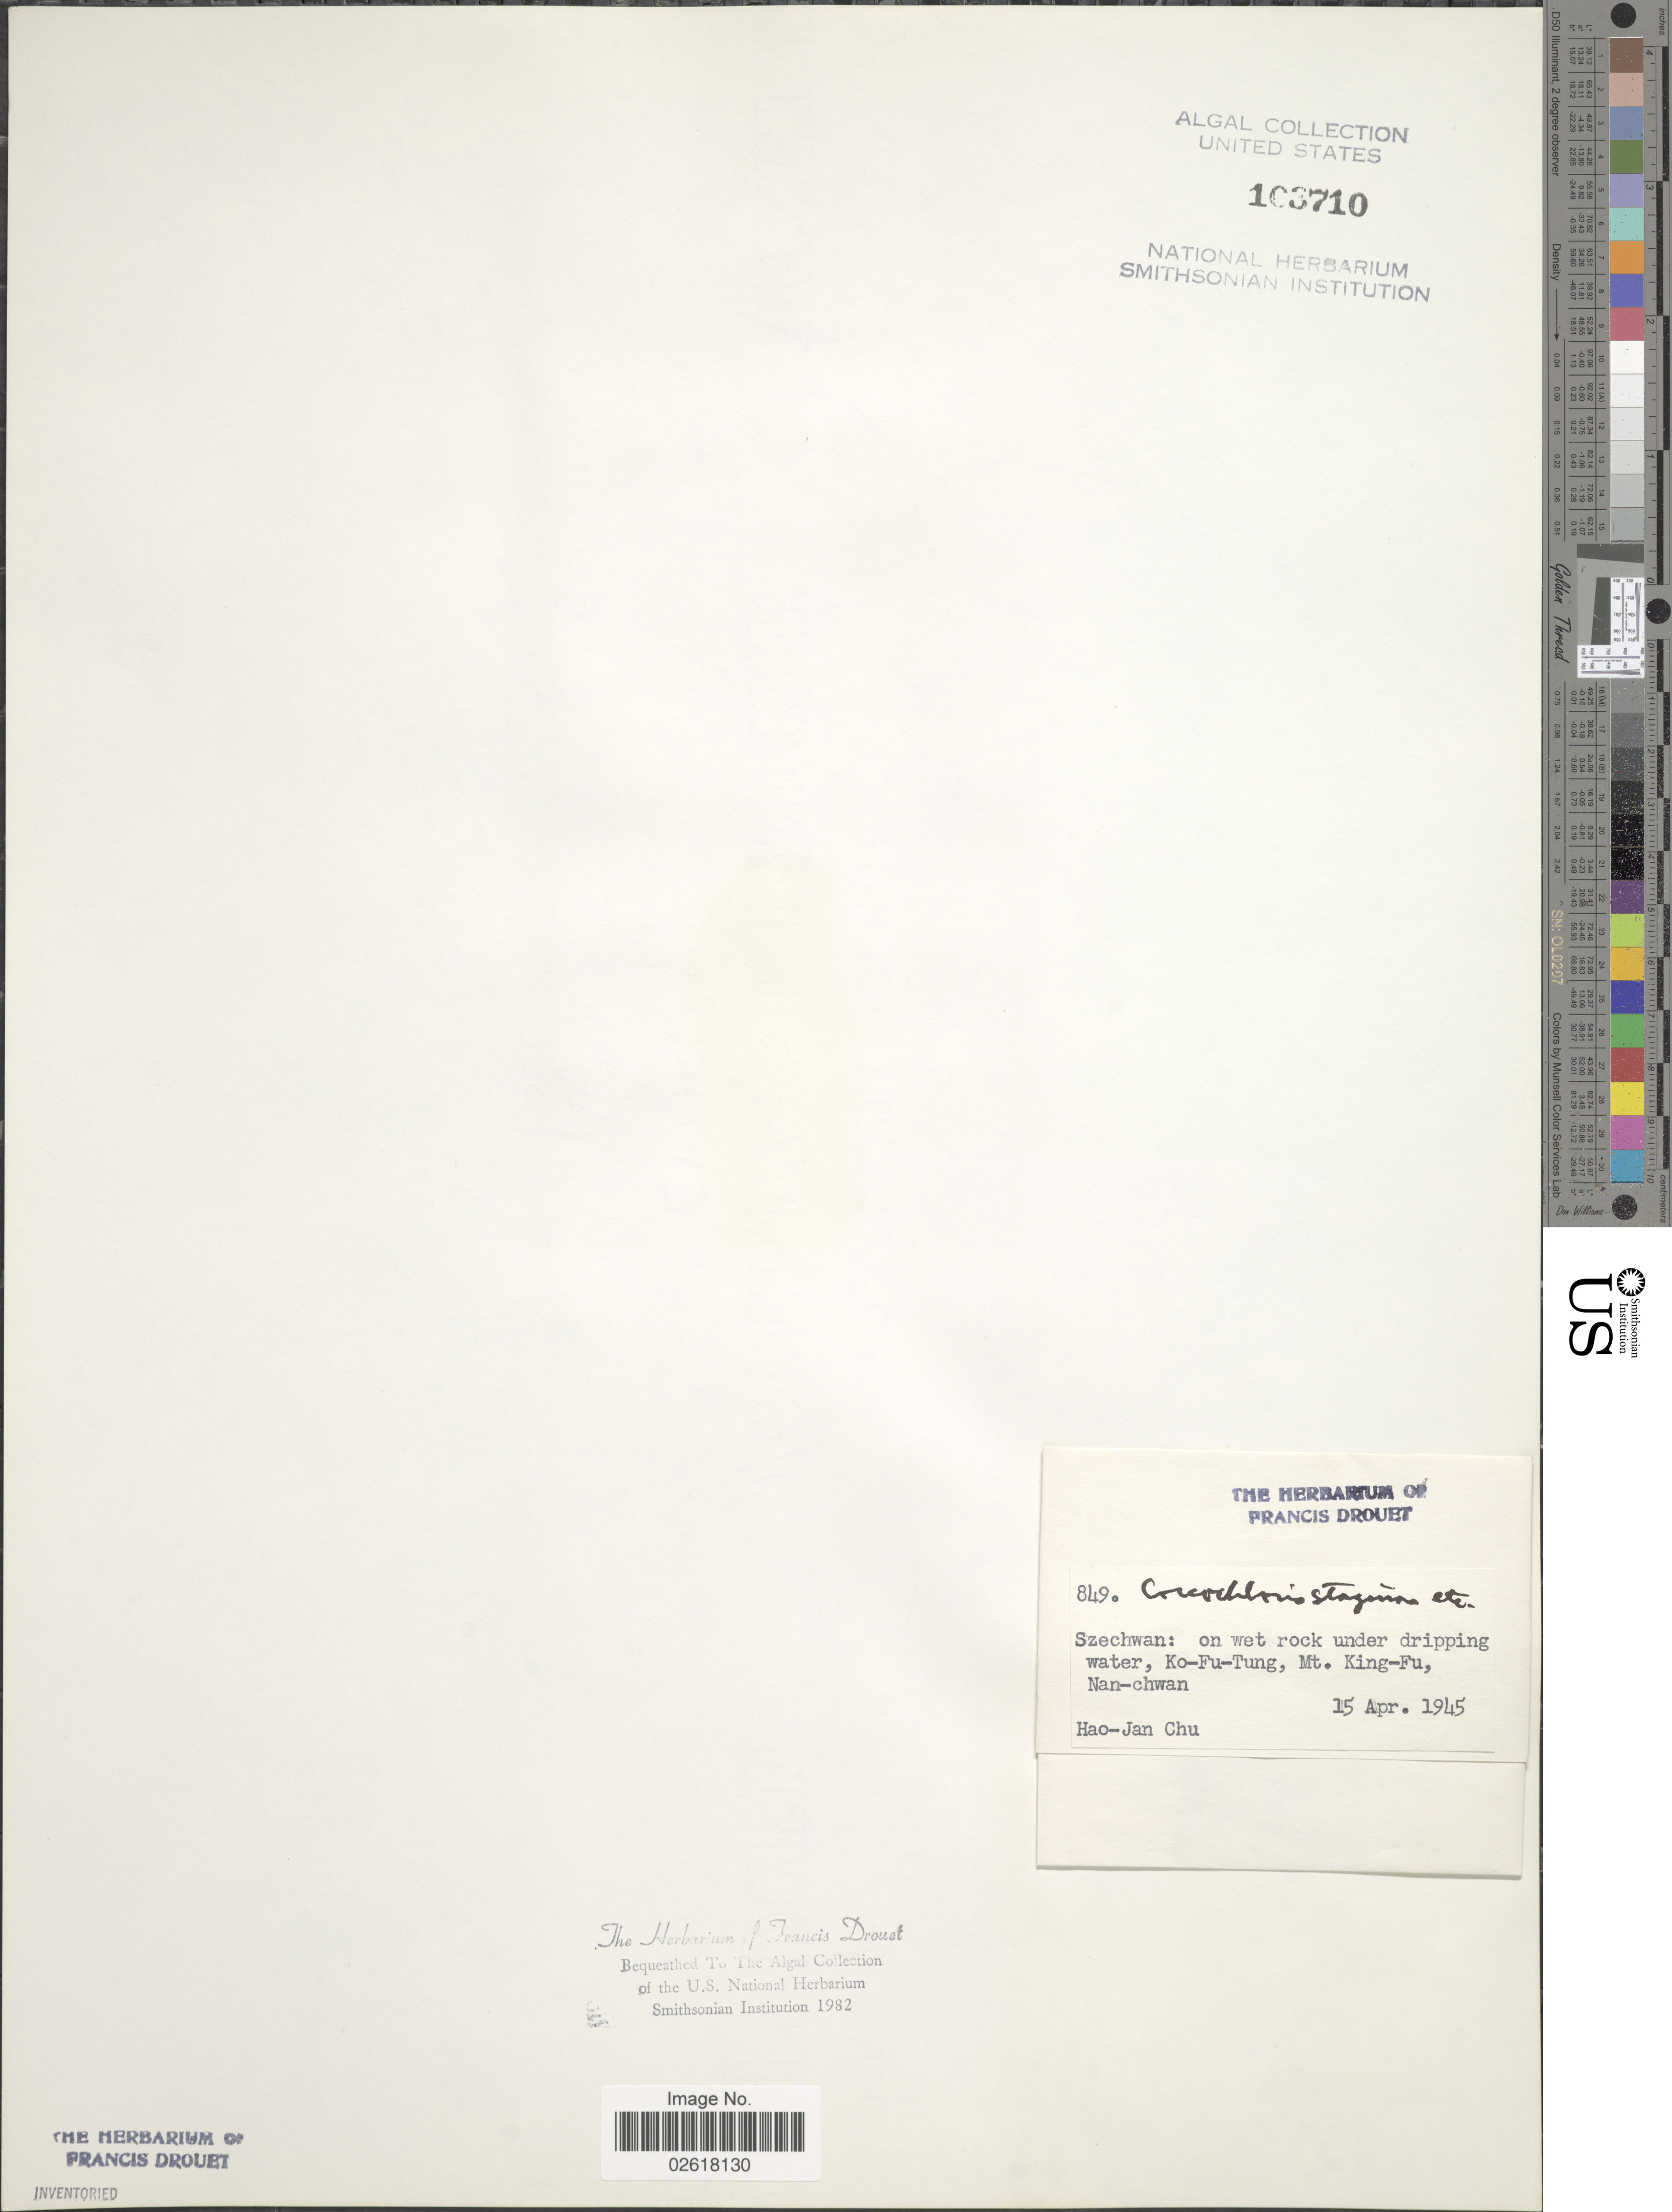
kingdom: Bacteria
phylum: Cyanobacteria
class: Cyanobacteriia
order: Cyanobacteriales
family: Chroococcaceae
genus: Coccochloris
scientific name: Coccochloris stagnina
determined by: Drouet, F. E.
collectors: H. Chu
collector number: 849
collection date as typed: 15 Apr 1945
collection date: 1945-04-15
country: China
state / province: Sichuan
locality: Mount King-fu, Nan-chwan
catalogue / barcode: US 103710